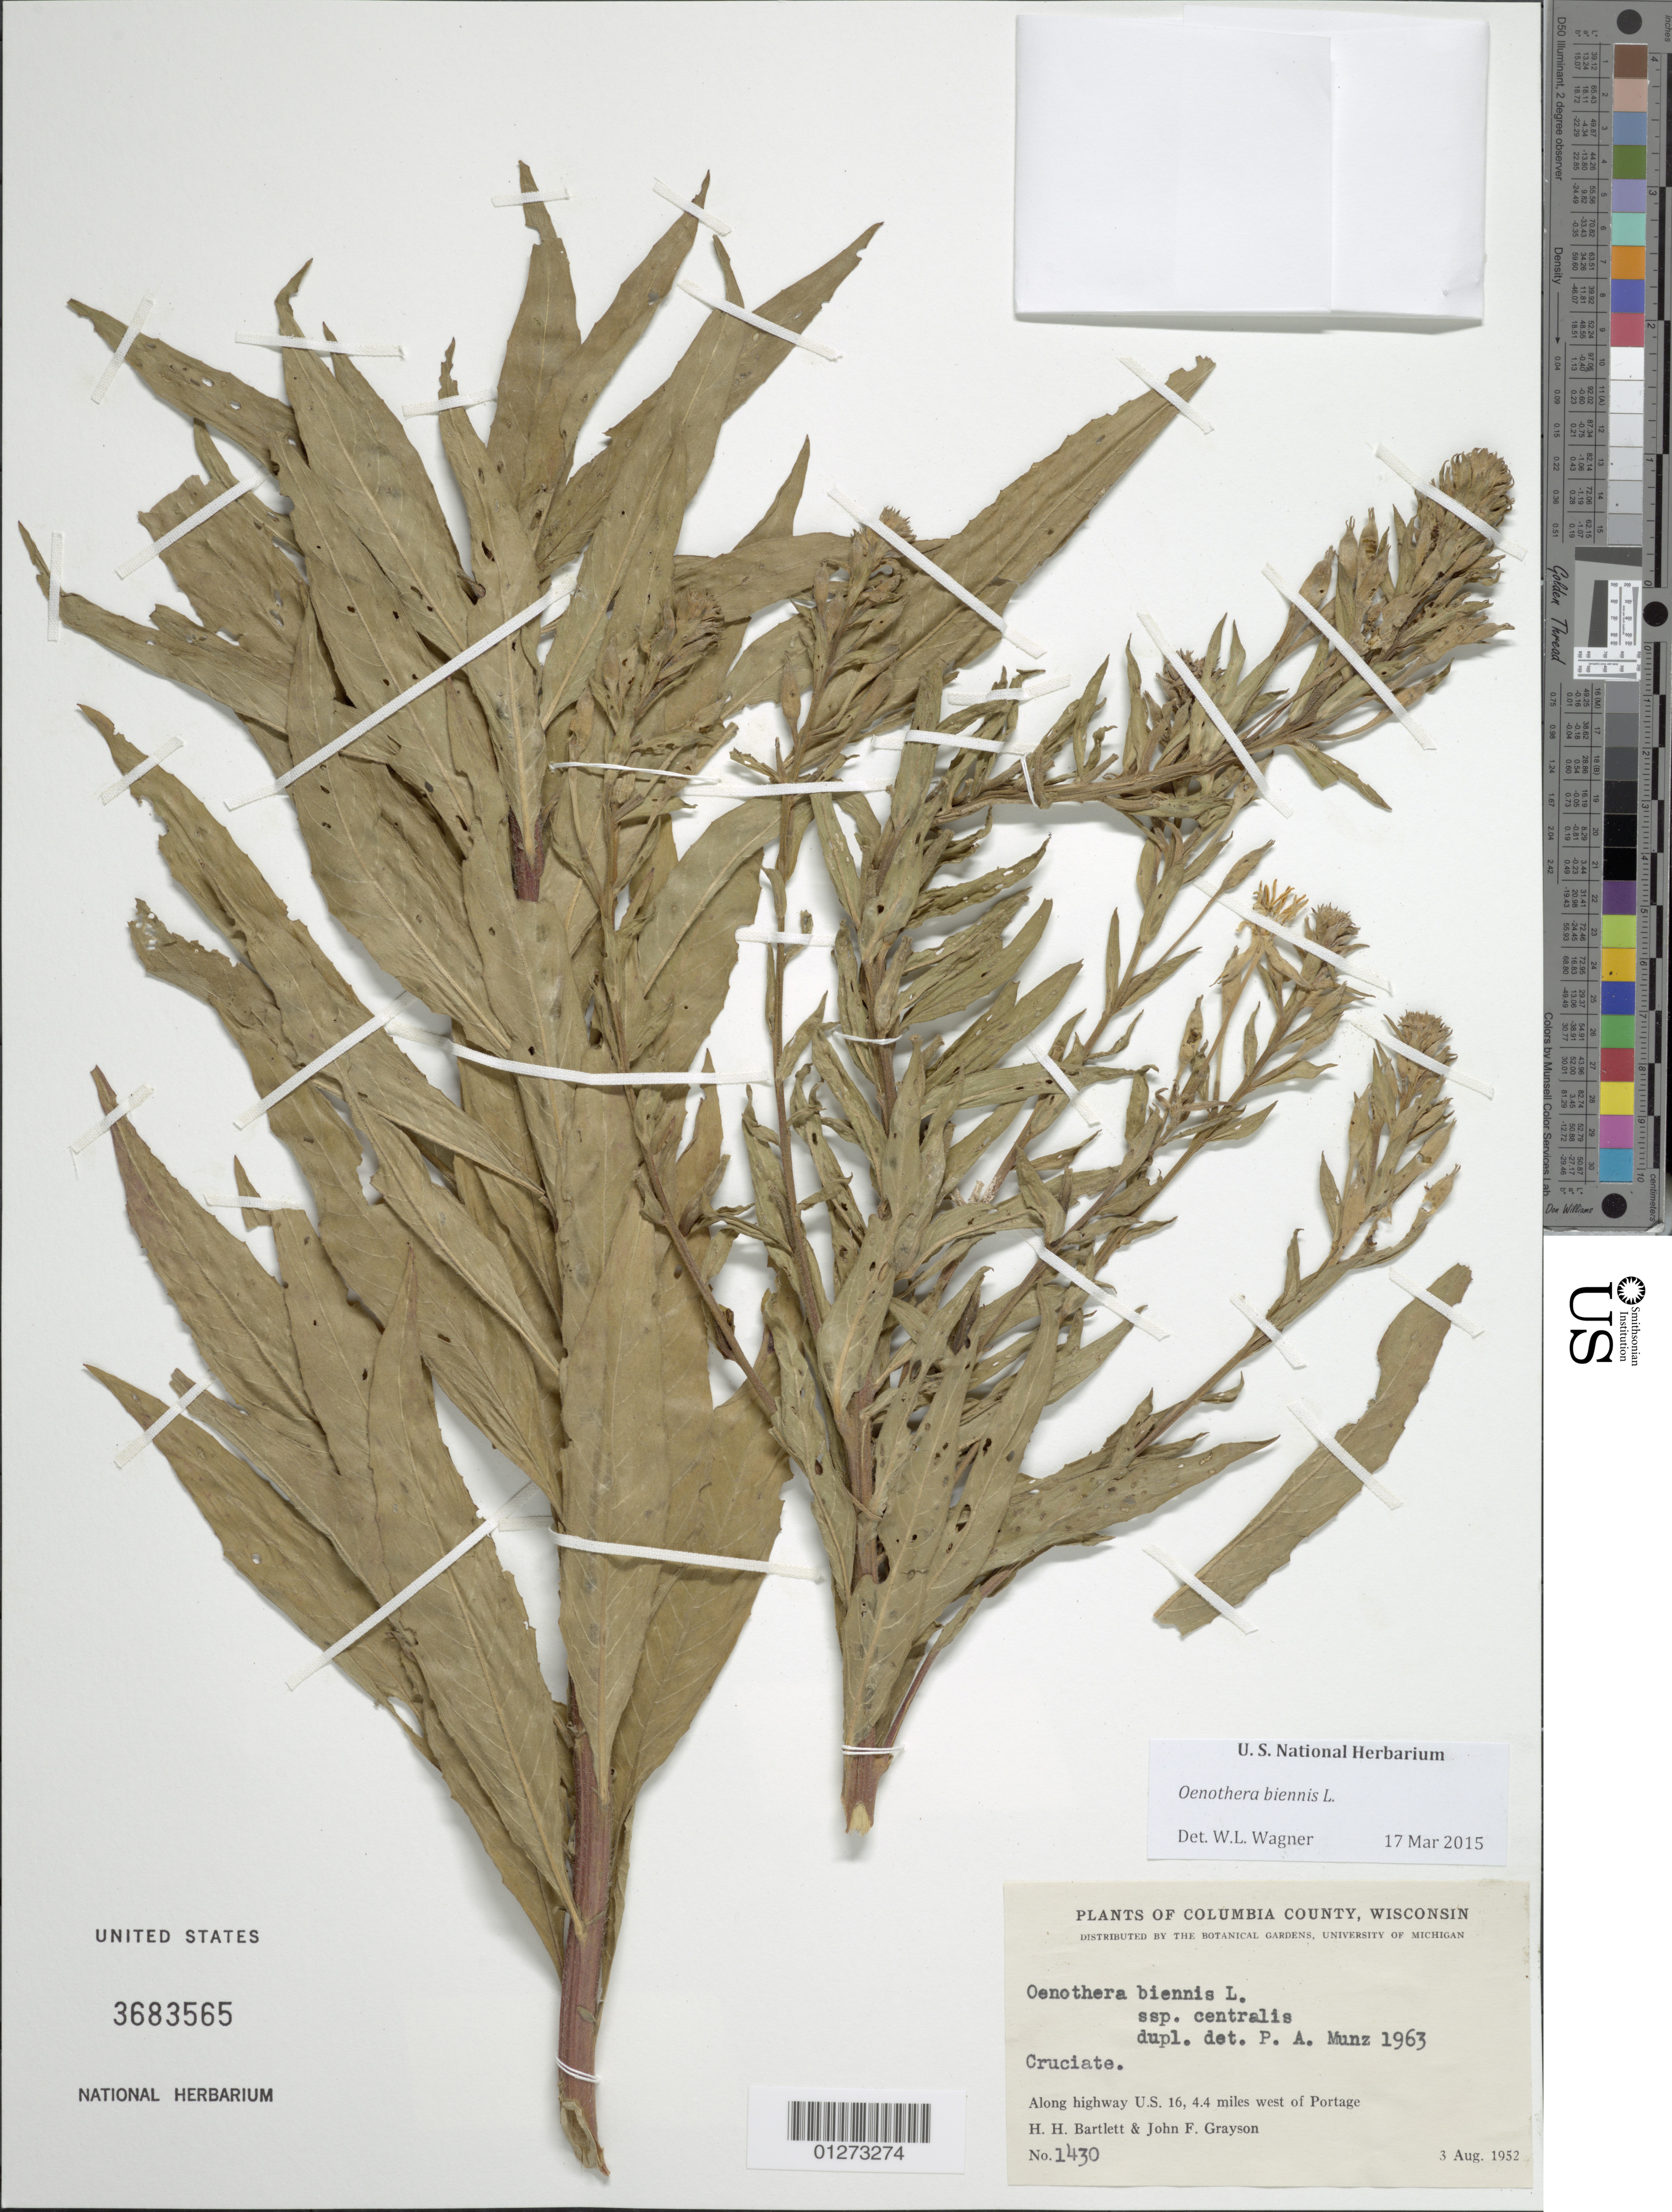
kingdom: Plantae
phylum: Tracheophyta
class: Magnoliopsida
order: Myrtales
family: Onagraceae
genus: Oenothera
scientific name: Oenothera biennis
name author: L.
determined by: Wagner, W. L., (BOT), Smithsonian Institution - National Museum of Natural History (UNITED STATES)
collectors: H. H. Bartlett & J. Grayson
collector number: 1430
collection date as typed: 03 Aug 1952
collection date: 1952-08-03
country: United States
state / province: Wisconsin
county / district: Columbia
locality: Along highway U.S. 16, 4.4 miles west of Portage.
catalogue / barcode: US 3683565